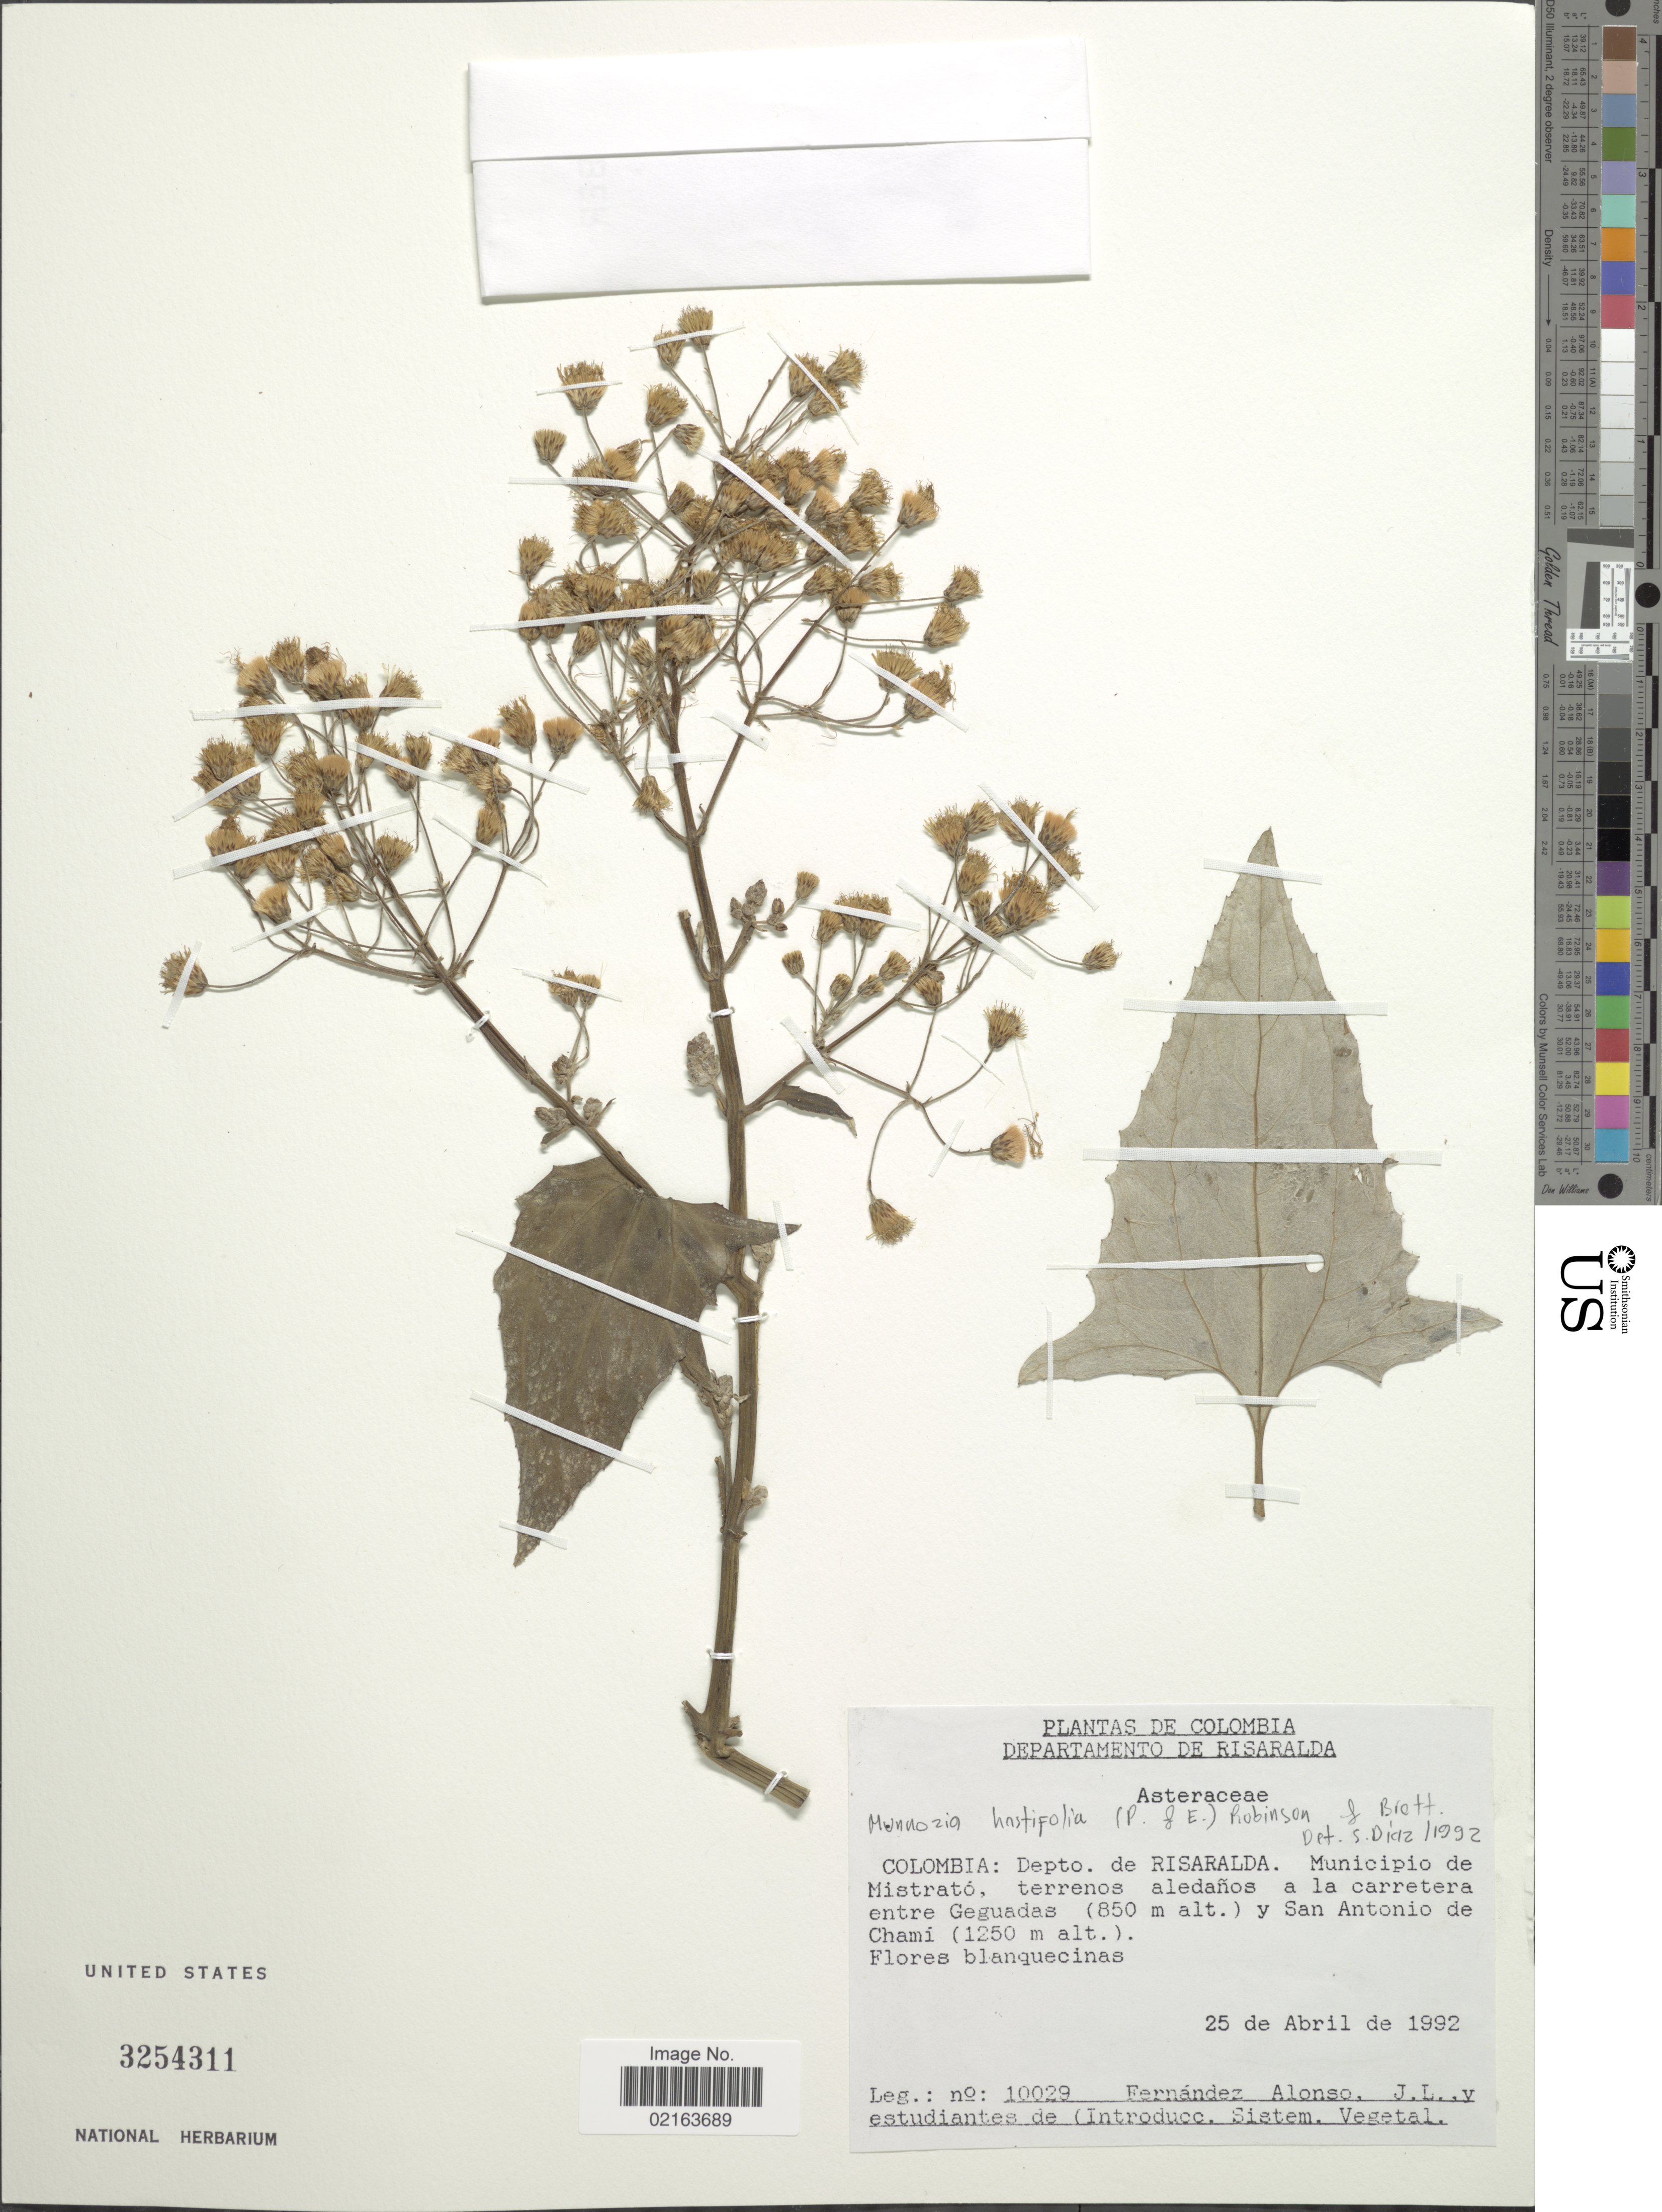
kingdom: Plantae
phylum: Tracheophyta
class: Magnoliopsida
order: Asterales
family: Asteraceae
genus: Munnozia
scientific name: Munnozia hastifolia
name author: (Poepp.) H. Rob. & Brettell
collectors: F. Alonso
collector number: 10029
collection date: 1992-04-25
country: Colombia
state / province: Risaralda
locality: Depto. de Risaralda: Municpio de Mistrato, terranos aledanos a la carretera entre Geguades y San Antonio de Chami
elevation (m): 850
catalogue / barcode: US 3254311